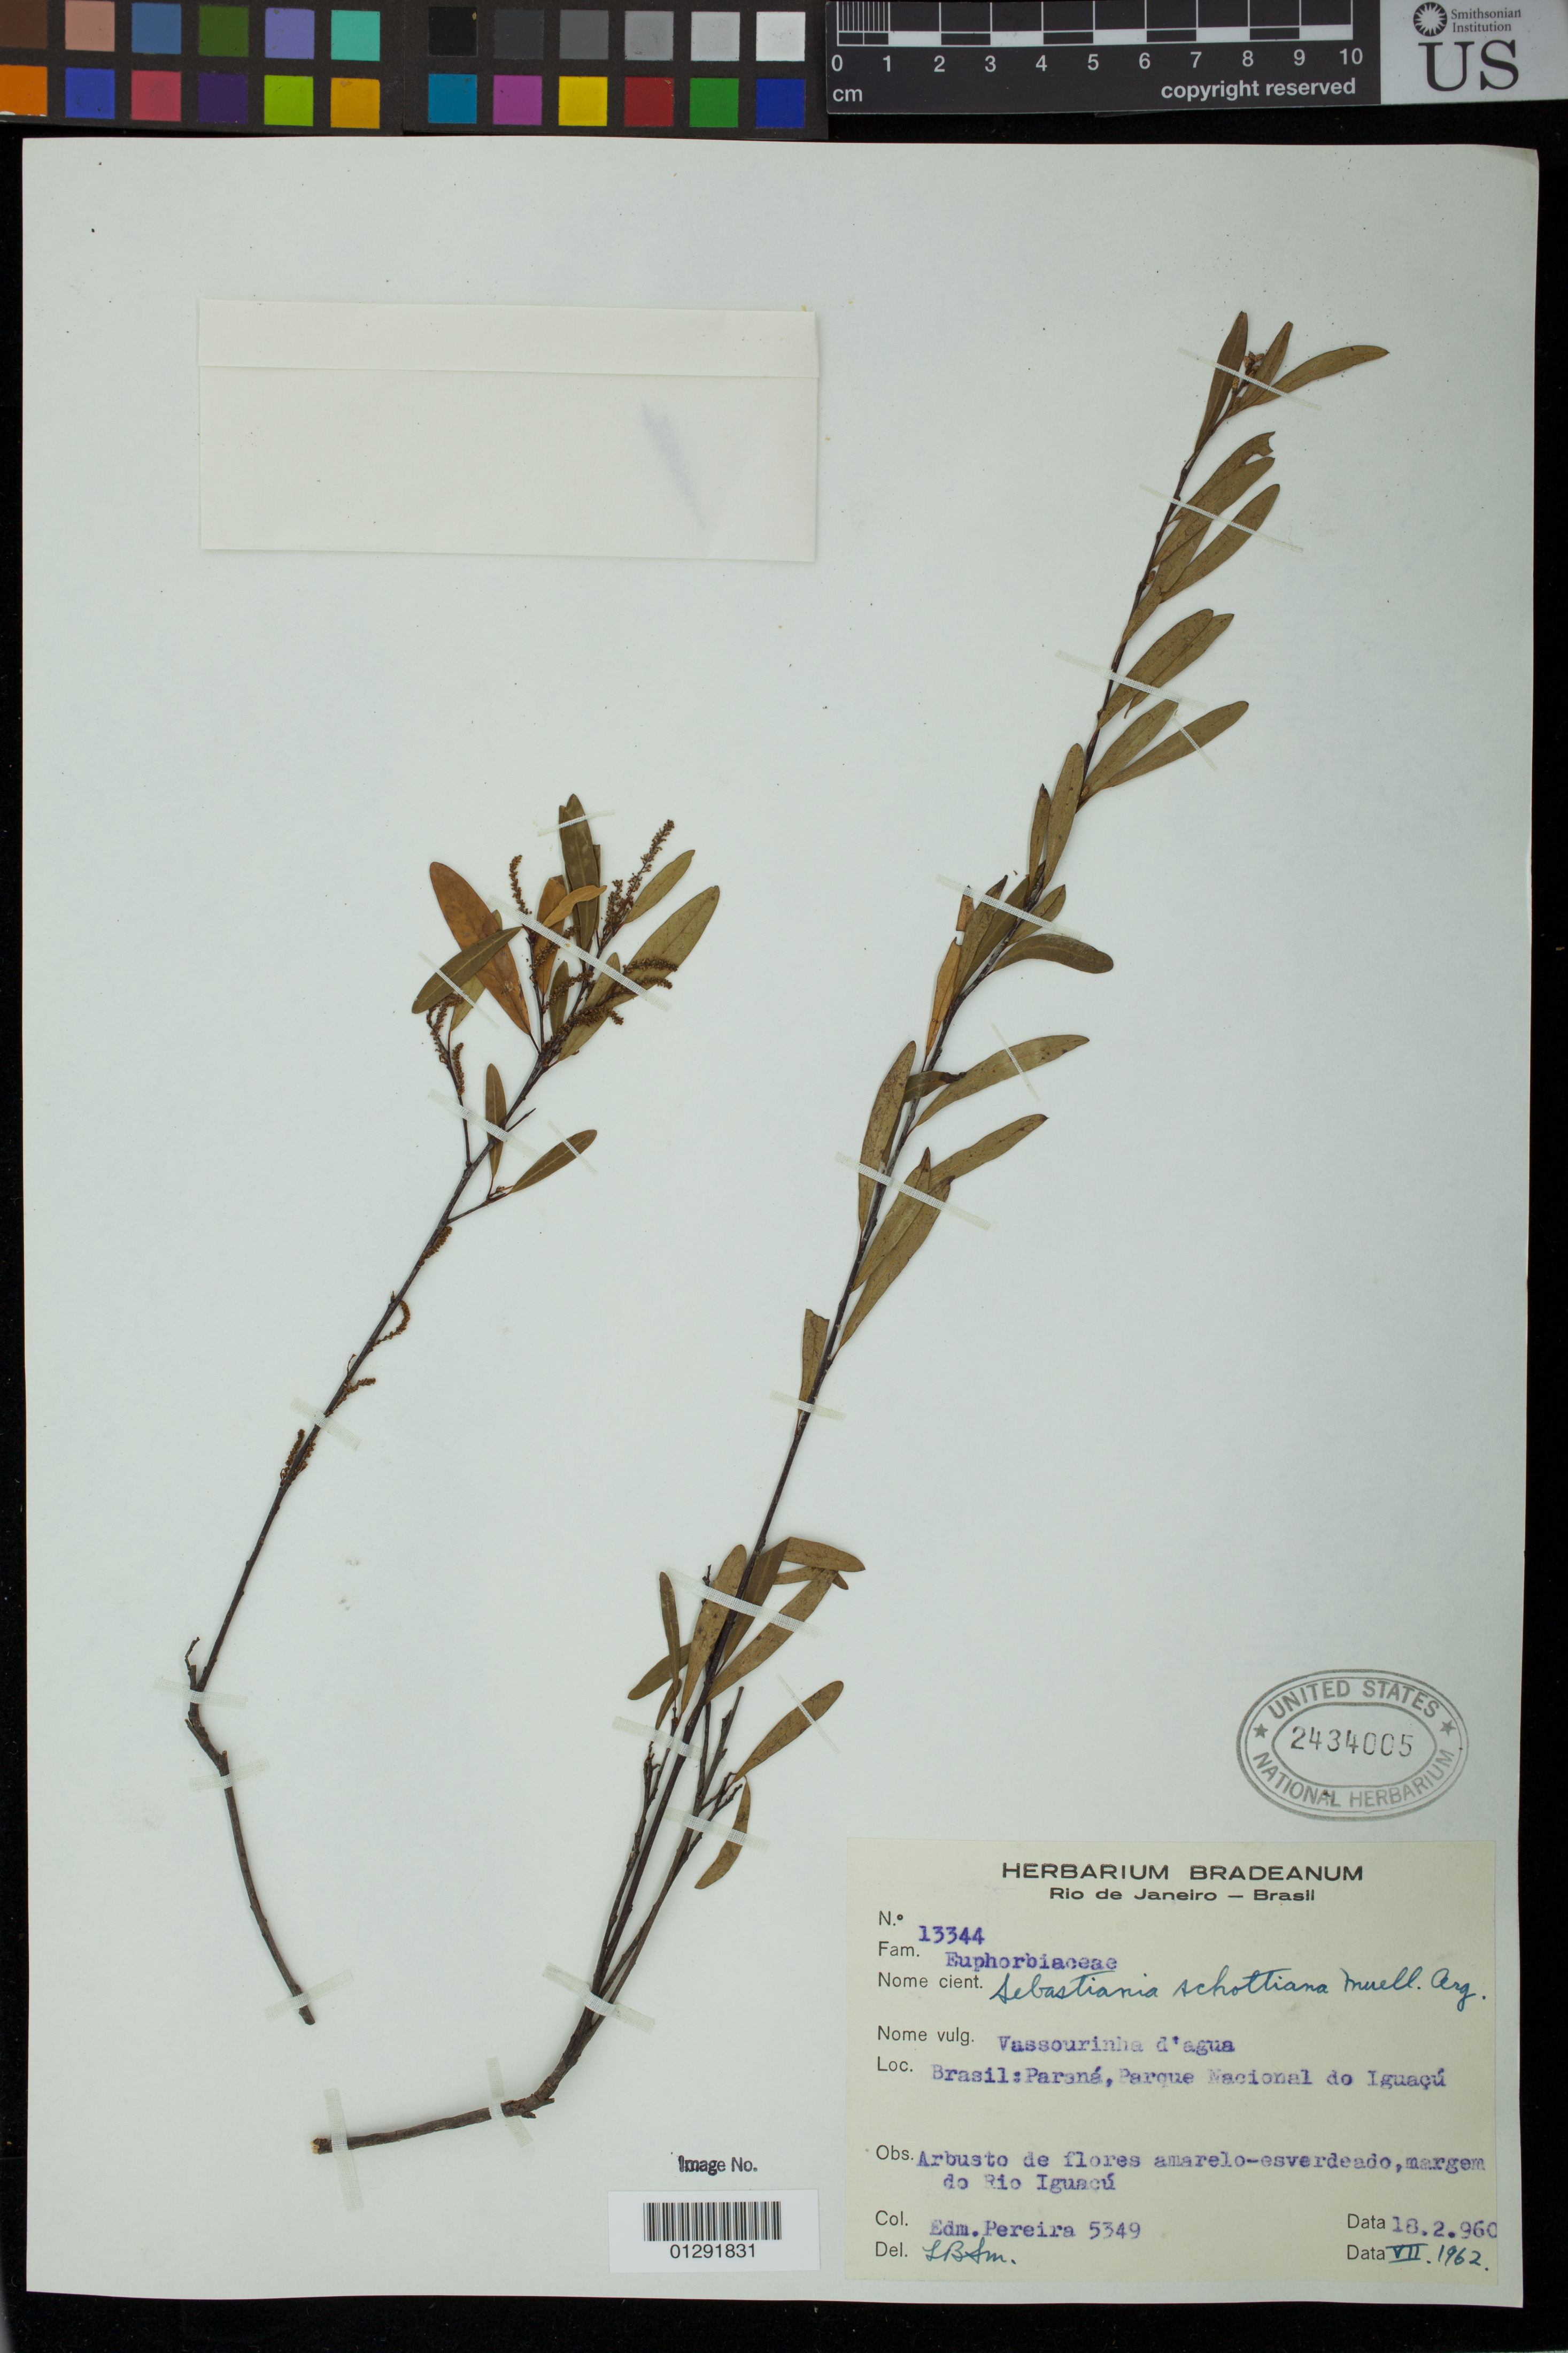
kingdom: Plantae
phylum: Tracheophyta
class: Magnoliopsida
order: Malpighiales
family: Euphorbiaceae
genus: Sebastiania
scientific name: Sebastiania schottiana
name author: (Müll. Arg.) Müll. Arg.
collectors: E. Pereira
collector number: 5349/13344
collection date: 1960-02-18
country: Brazil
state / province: Paraná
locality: Parque Nacional do Iguacu.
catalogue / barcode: US 2434005